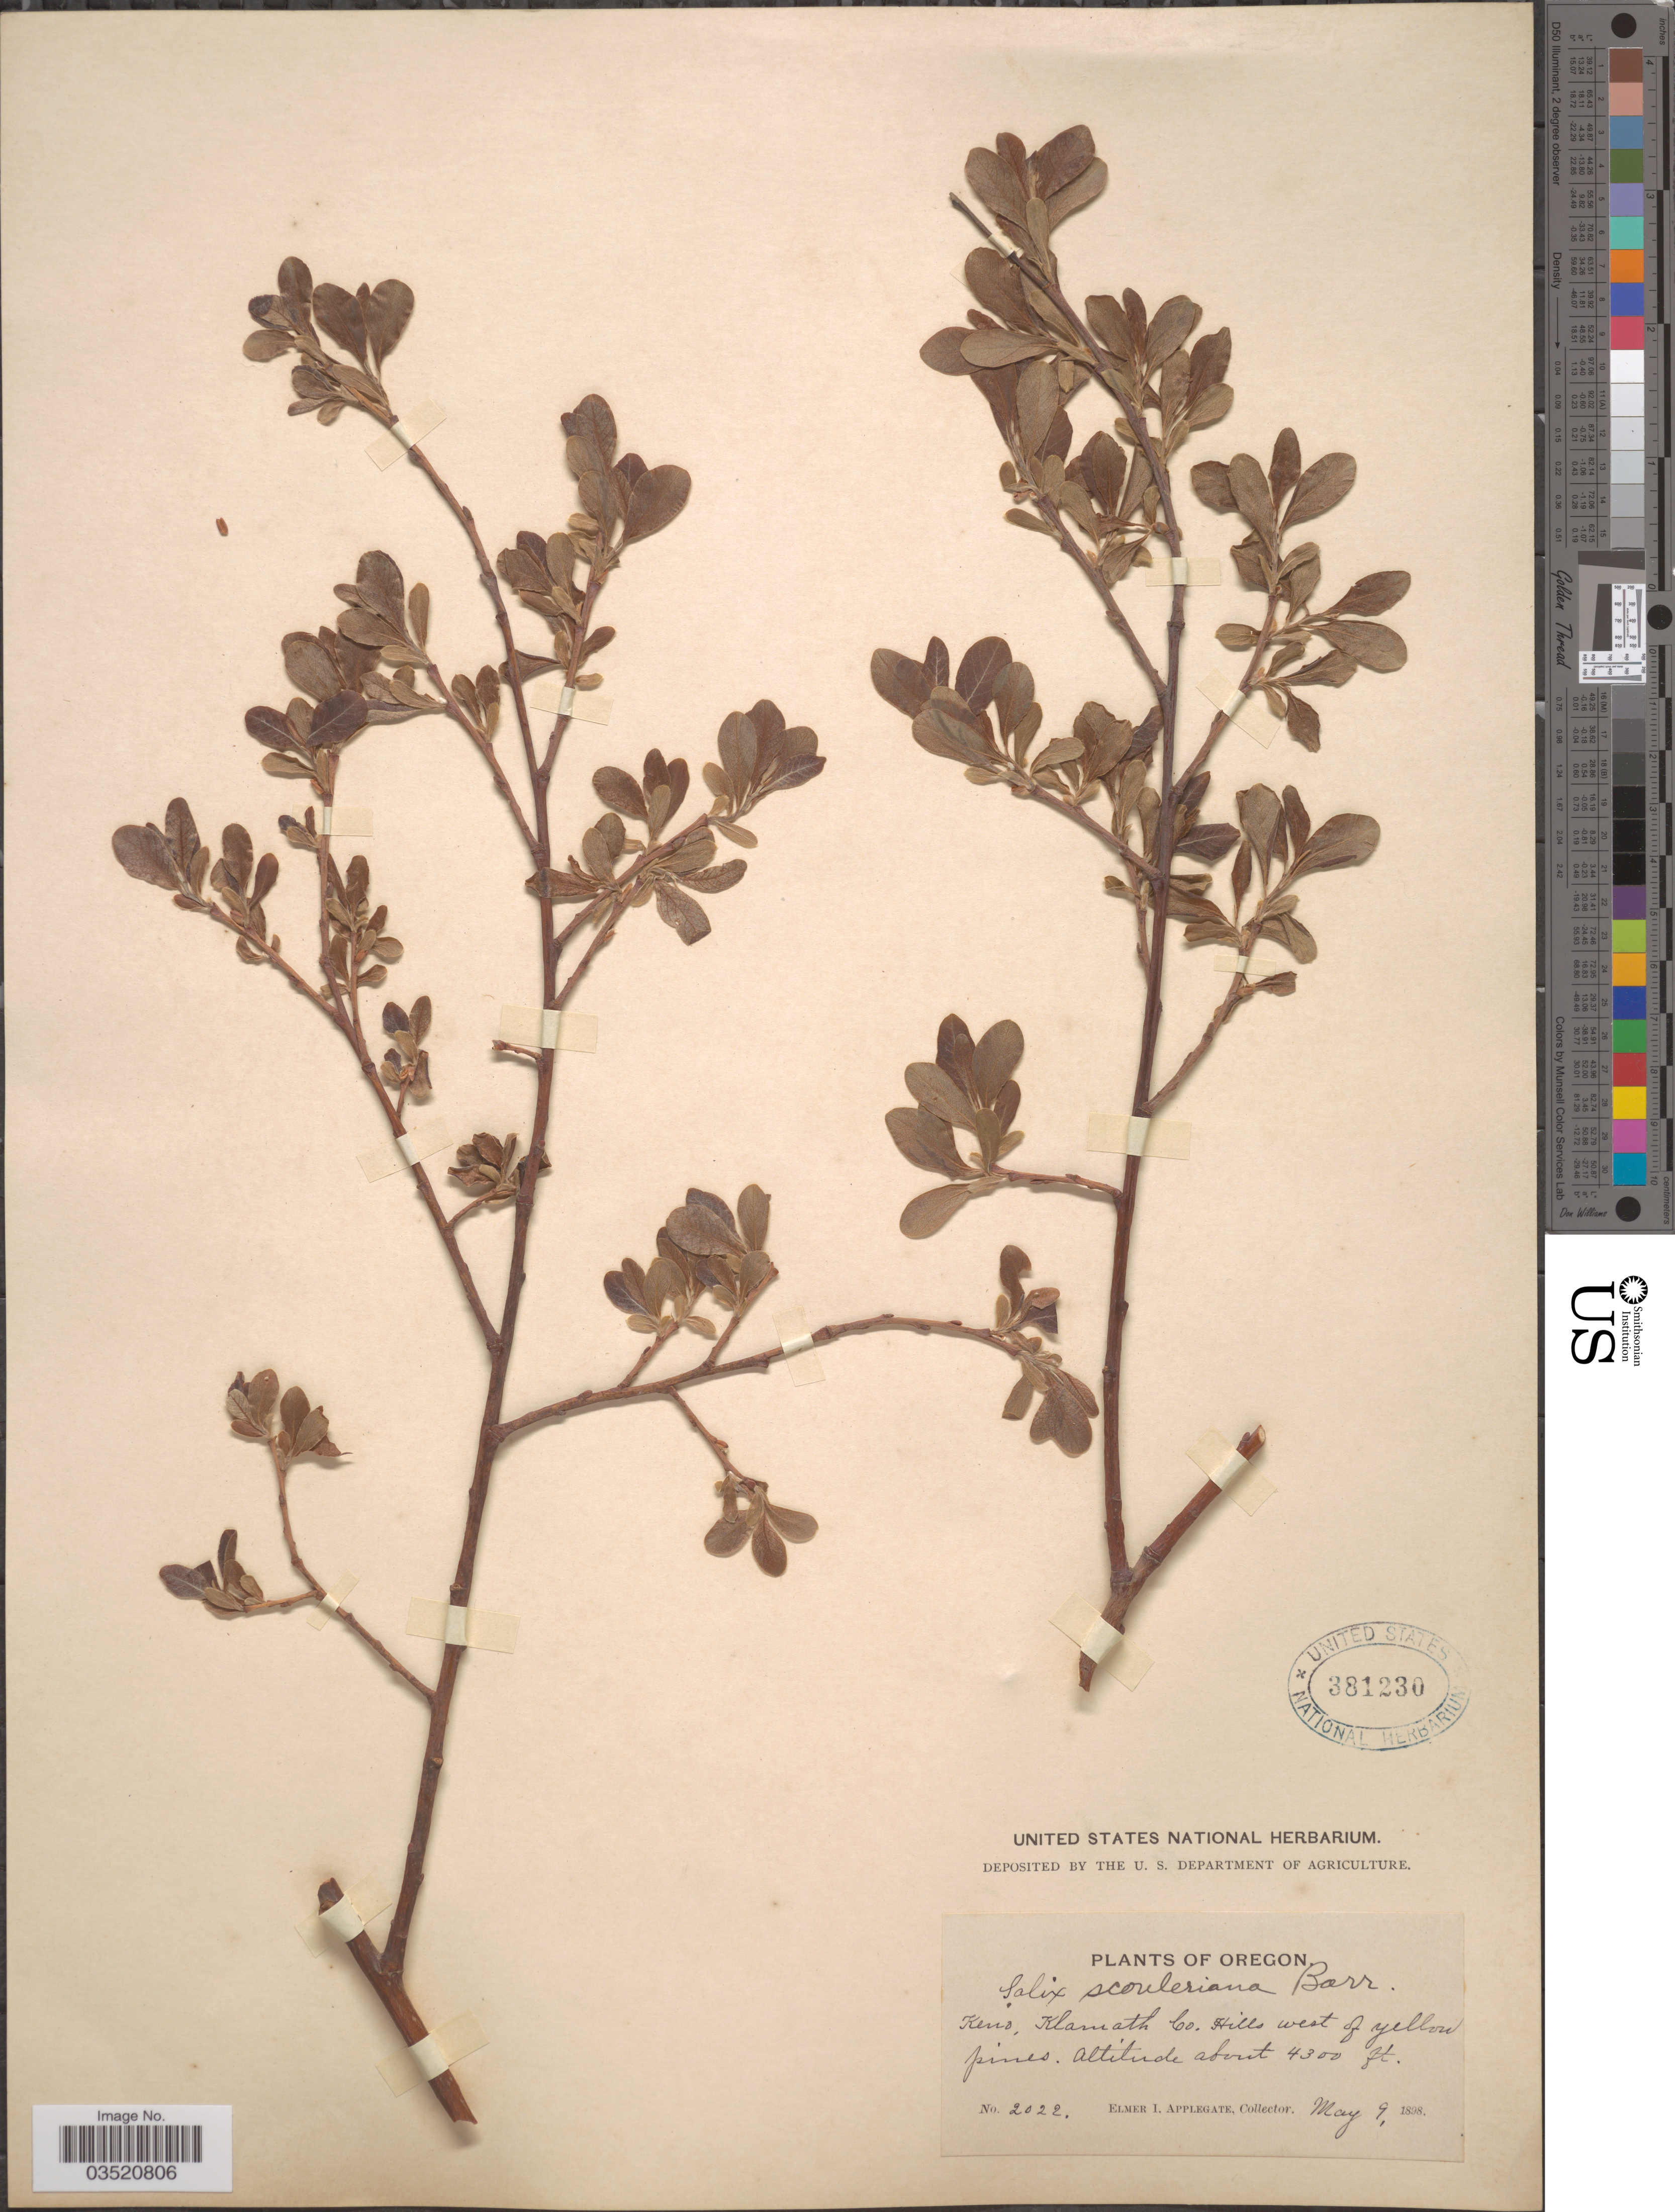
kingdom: Plantae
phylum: Tracheophyta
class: Magnoliopsida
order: Malpighiales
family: Salicaceae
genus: Salix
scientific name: Salix scouleriana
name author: Barratt ex Hook.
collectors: E. I. Applegate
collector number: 2022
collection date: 1898-05-09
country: United States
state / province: Oregon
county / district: Klamath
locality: Keno, Klamath Co. Hills west of yellow pines.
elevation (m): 1311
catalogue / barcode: US 381230